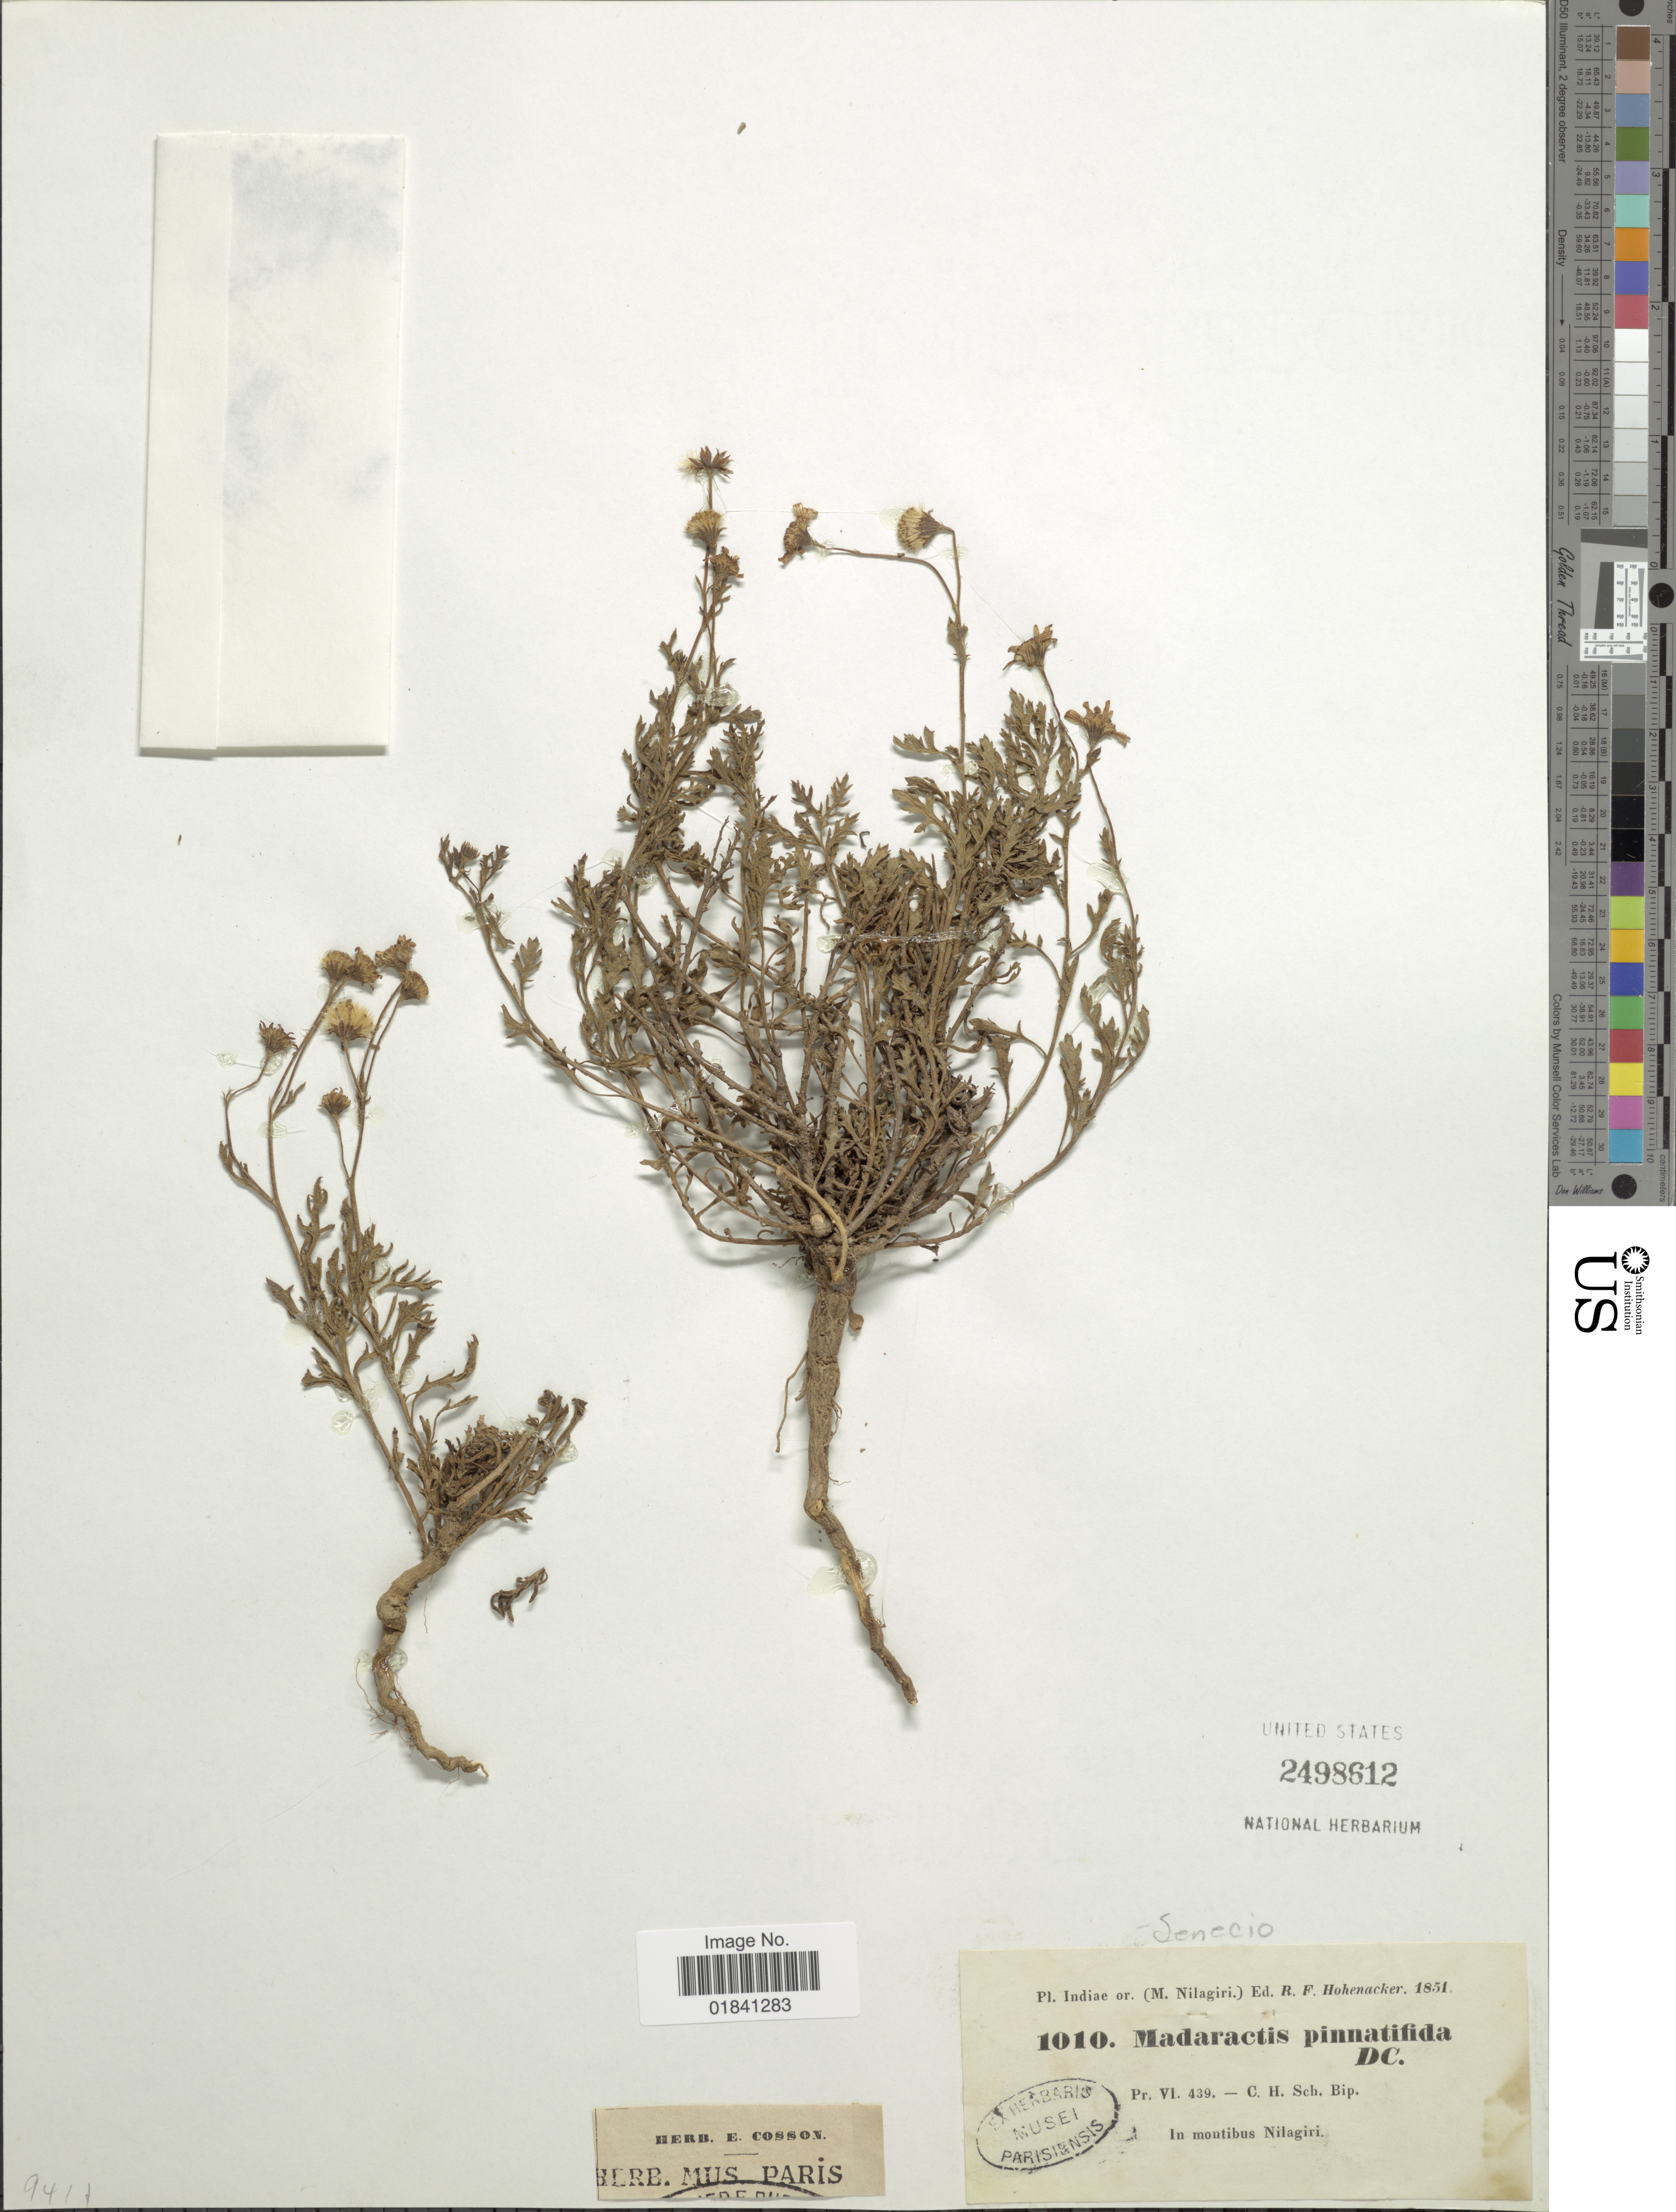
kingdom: Plantae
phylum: Tracheophyta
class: Magnoliopsida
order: Asterales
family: Asteraceae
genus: Senecio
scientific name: Senecio madrasensis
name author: C. Jeffrey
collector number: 1010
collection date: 1851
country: India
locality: Indiae or. (M. Nilagiri.). In montibus Nilagiri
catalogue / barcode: US 2498612